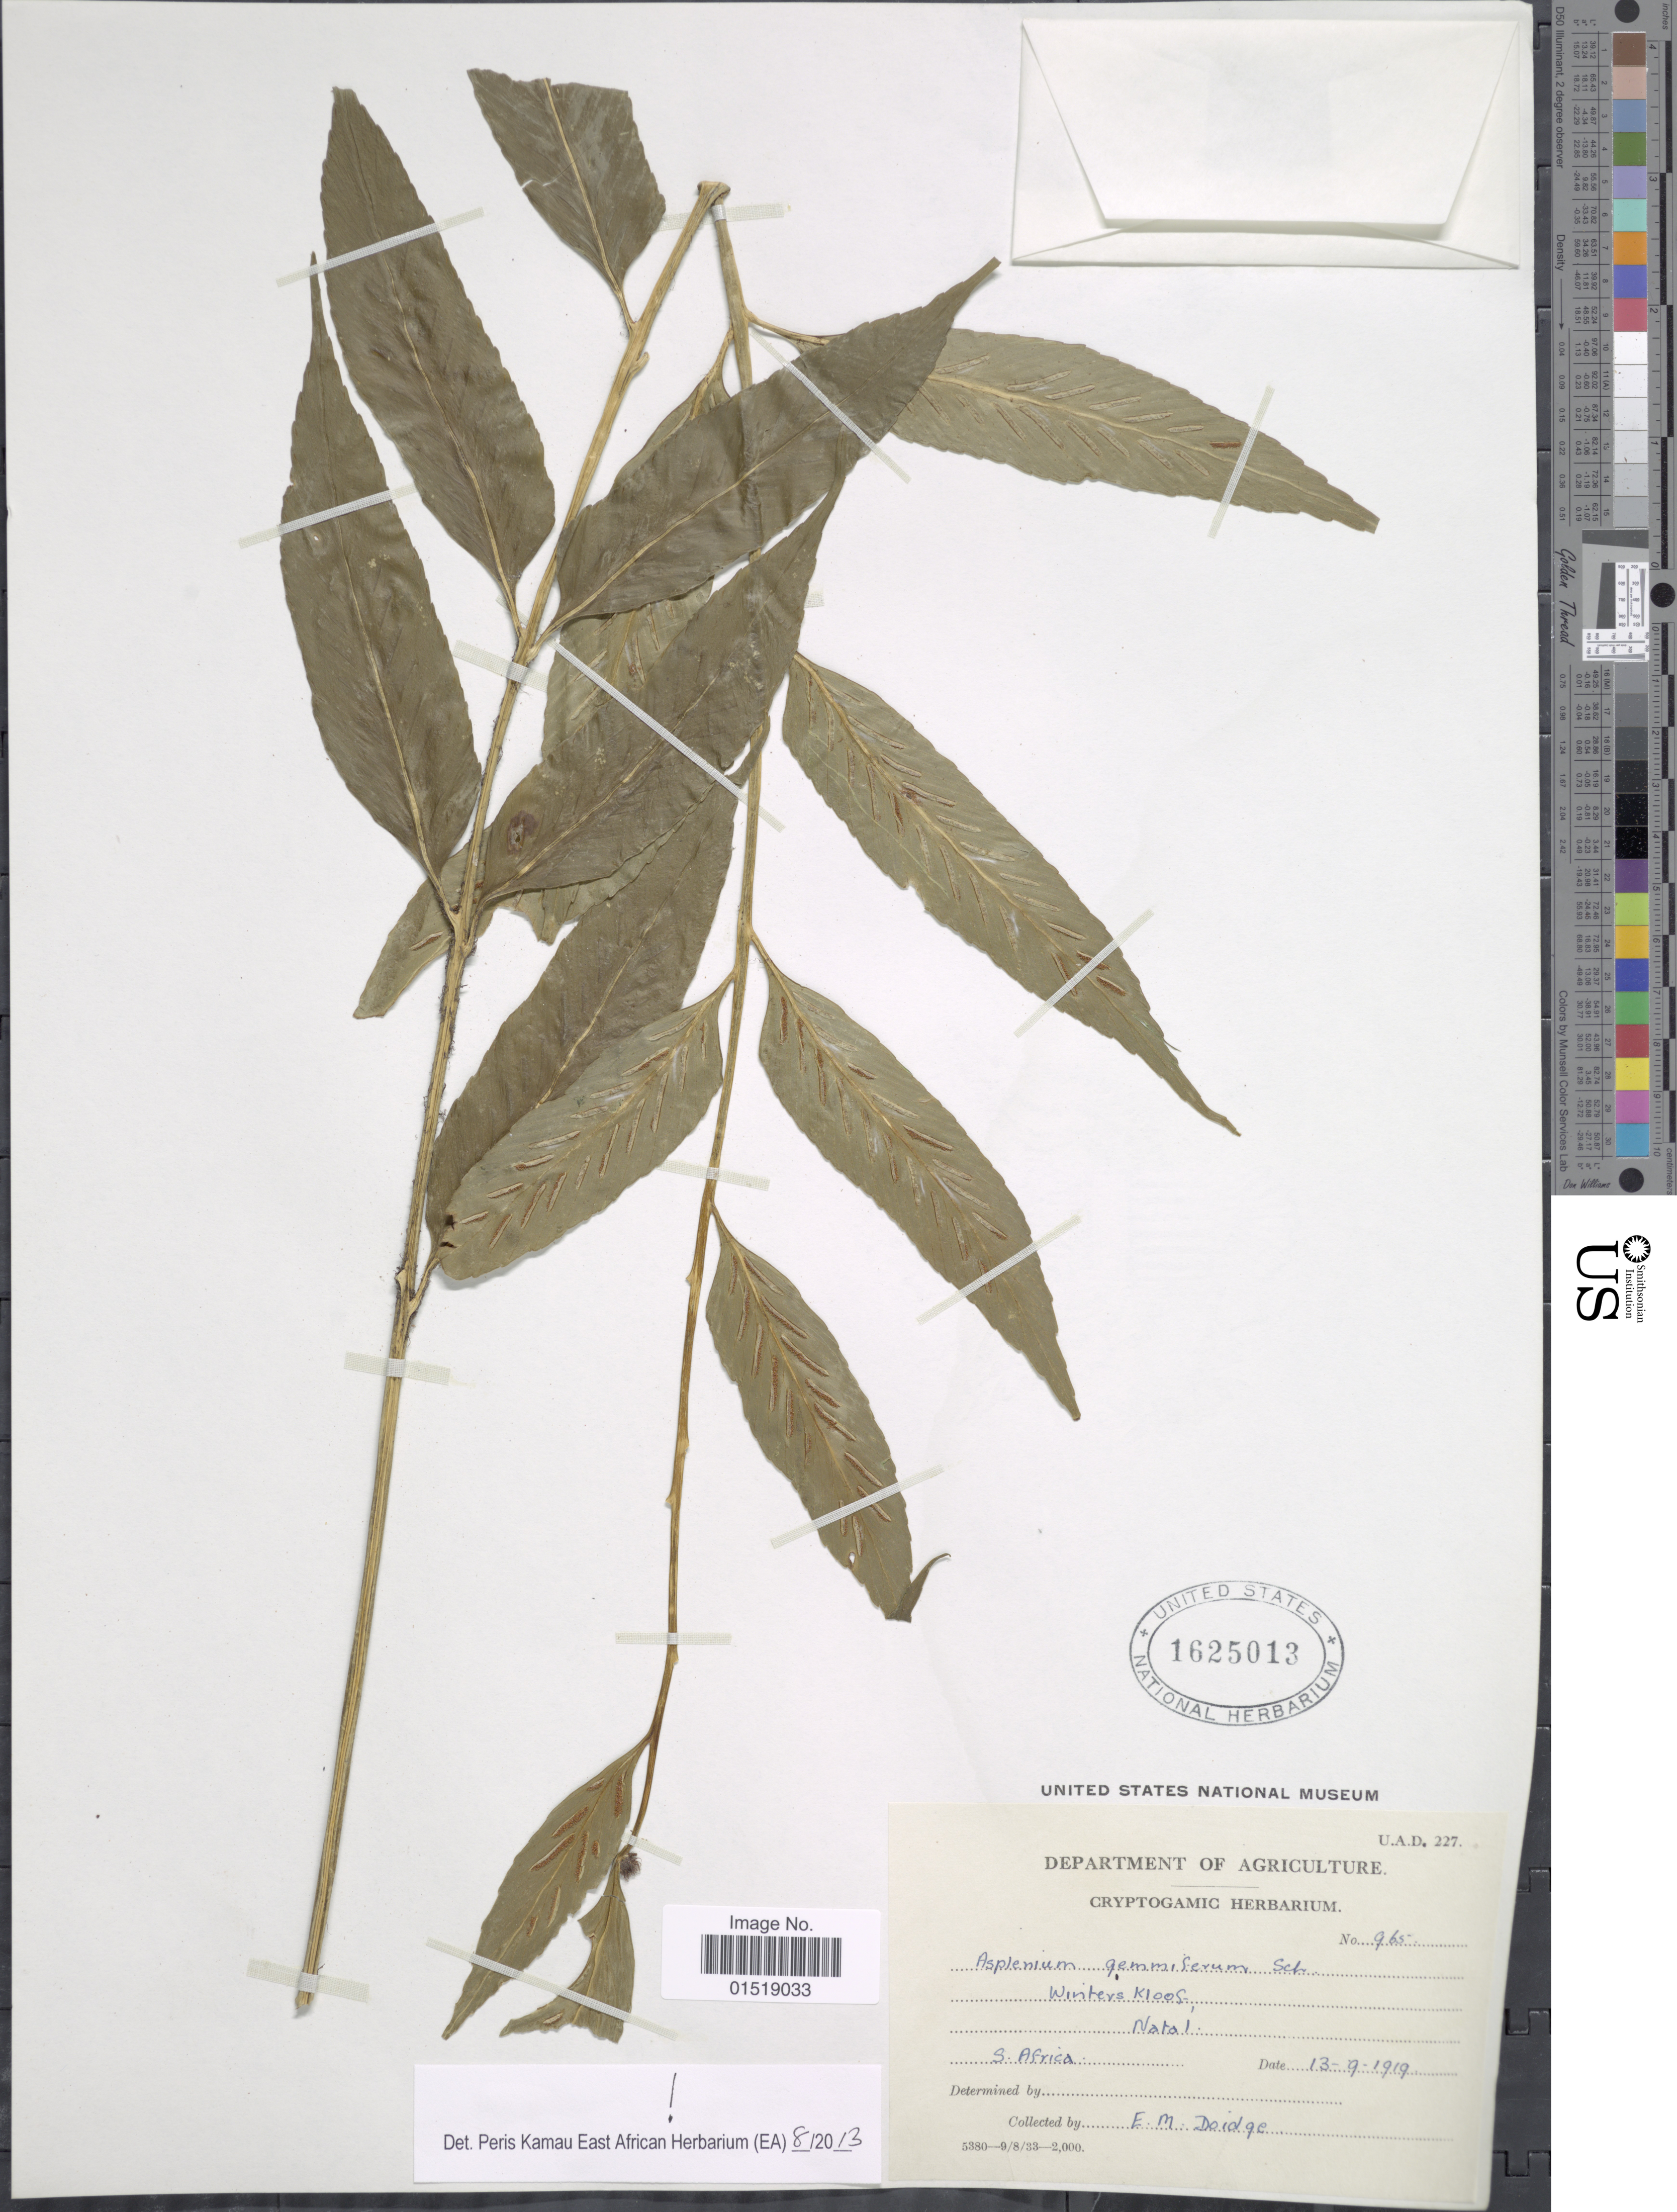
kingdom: Plantae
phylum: Tracheophyta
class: Polypodiopsida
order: Polypodiales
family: Aspleniaceae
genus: Asplenium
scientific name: Asplenium gemmiferum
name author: Schrad.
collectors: E. Doidge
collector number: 965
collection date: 1919-09-13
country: South Africa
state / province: KwaZulu-Natal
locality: Winters Kloof, Natal.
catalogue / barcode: US 1625013